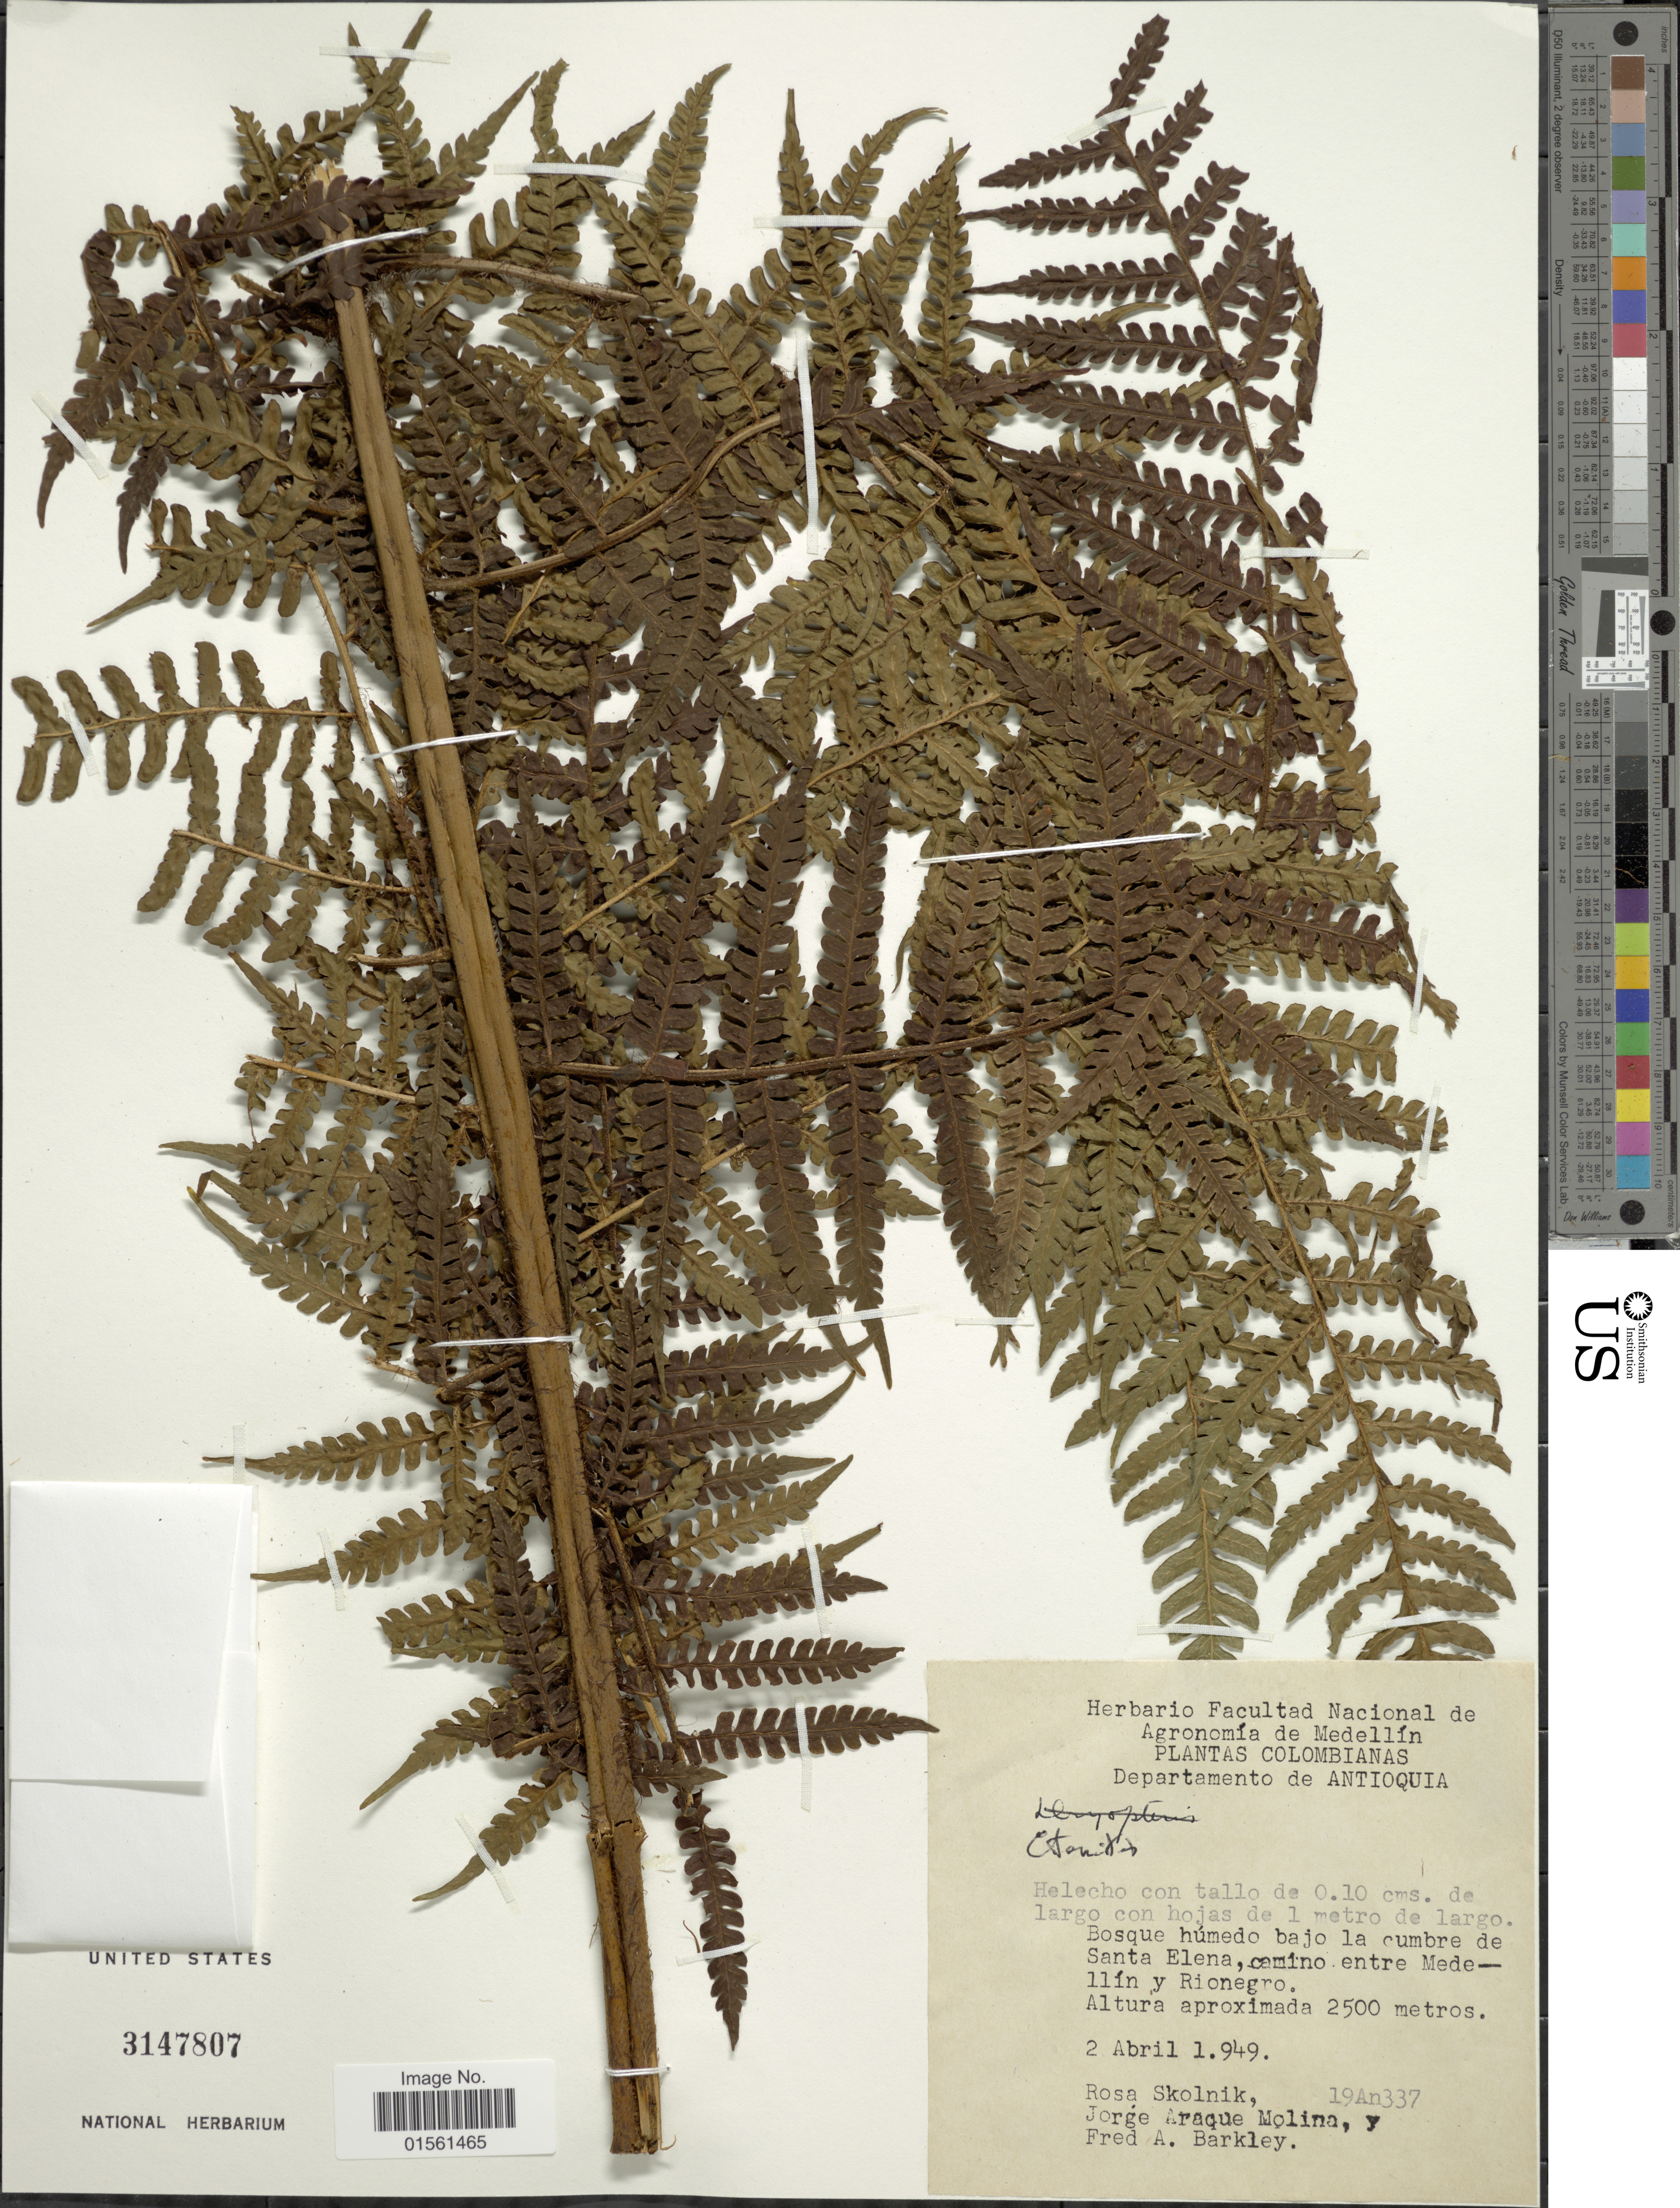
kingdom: Plantae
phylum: Tracheophyta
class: Polypodiopsida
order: Polypodiales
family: Dryopteridaceae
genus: Megalastrum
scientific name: Megalastrum sp.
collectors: R. Skolnik, J. A. Molina & F. A. Barkley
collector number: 19An337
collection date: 1949-04-02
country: Colombia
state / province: Antioquia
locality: Bosque humedo bajo la cumbre de Santa Elena, camino entre Medillin y Rionegro.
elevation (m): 2500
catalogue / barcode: US 3147807